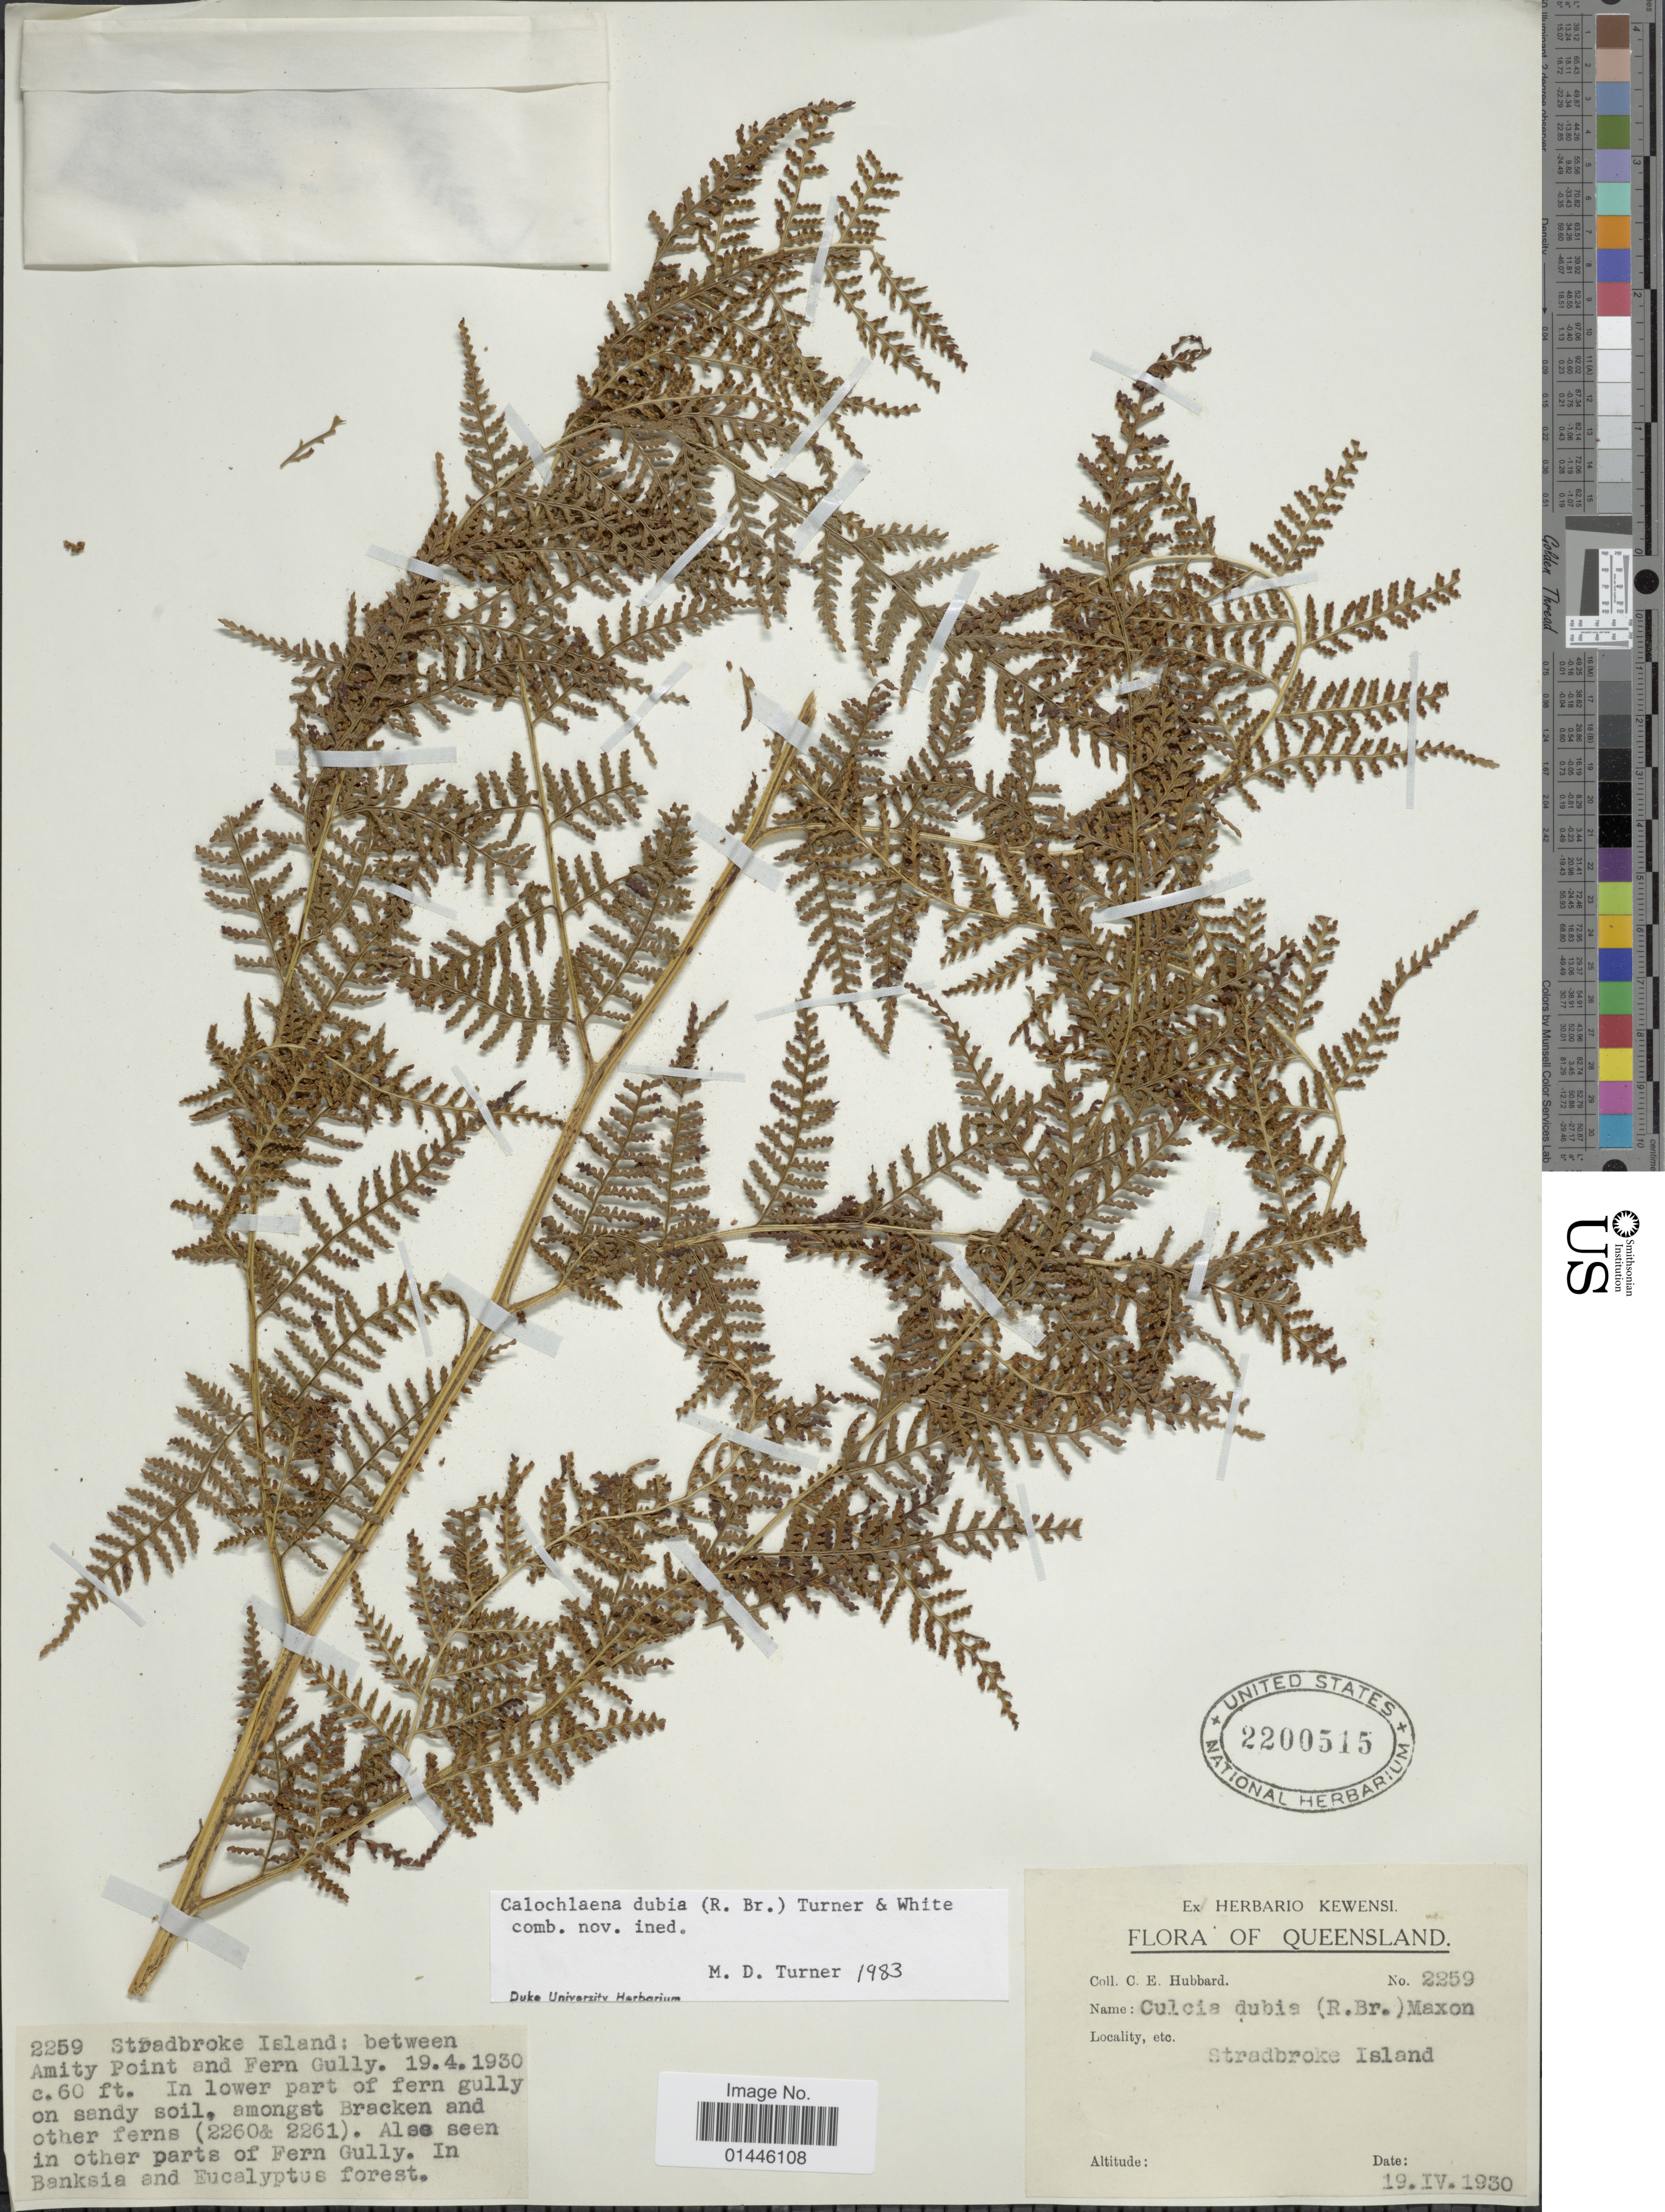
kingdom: Plantae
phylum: Tracheophyta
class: Polypodiopsida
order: Cyatheales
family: Dicksoniaceae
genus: Calochlaena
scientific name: Calochlaena dubia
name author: (R. Br.) M.D. Turner & R.A. White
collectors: C. E. Hubbard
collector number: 2259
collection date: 1930-04-19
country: Australia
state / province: Queensland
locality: Stradbroke Island; between Amity Point and Fern Gully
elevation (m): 18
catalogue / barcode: US 2200515